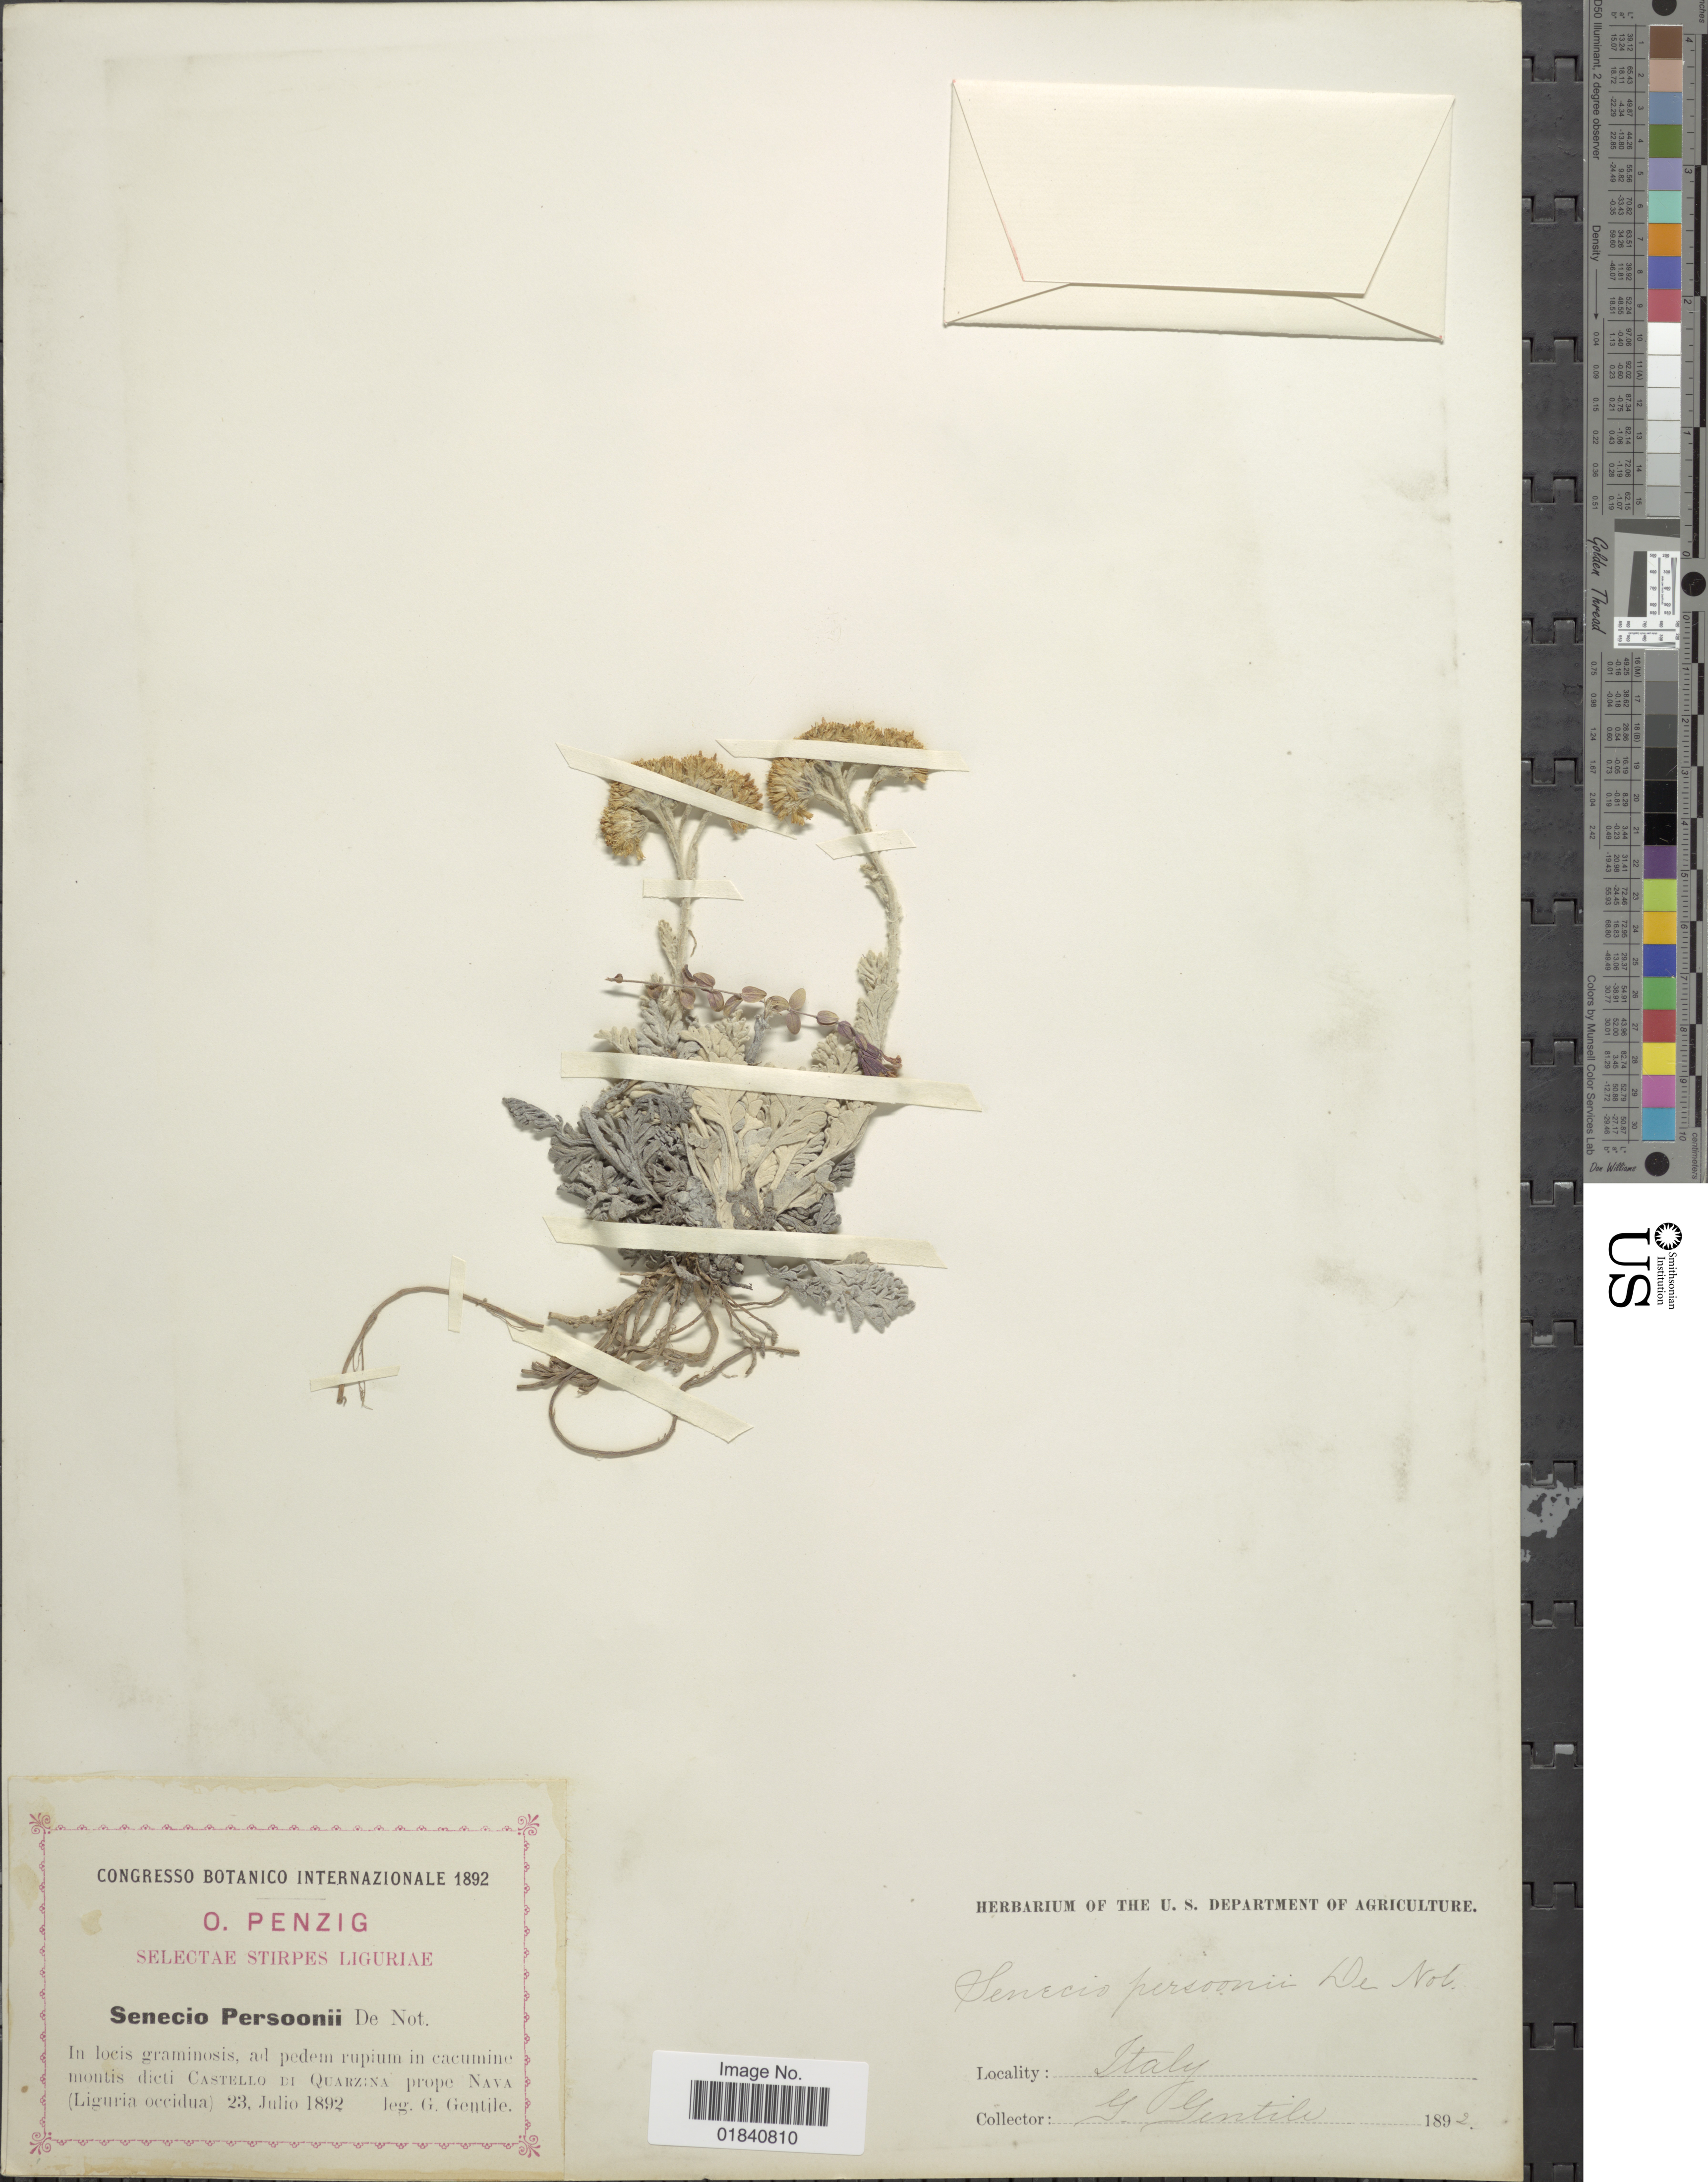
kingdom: Plantae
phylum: Tracheophyta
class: Magnoliopsida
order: Asterales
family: Asteraceae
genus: Jacobaea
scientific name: Jacobaea persoonii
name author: (De Not.) Pelser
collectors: G. Gentile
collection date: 1892-07-23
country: Italy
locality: Montis dieti Castello di Quarzina prope Nava (Liguria occidua)